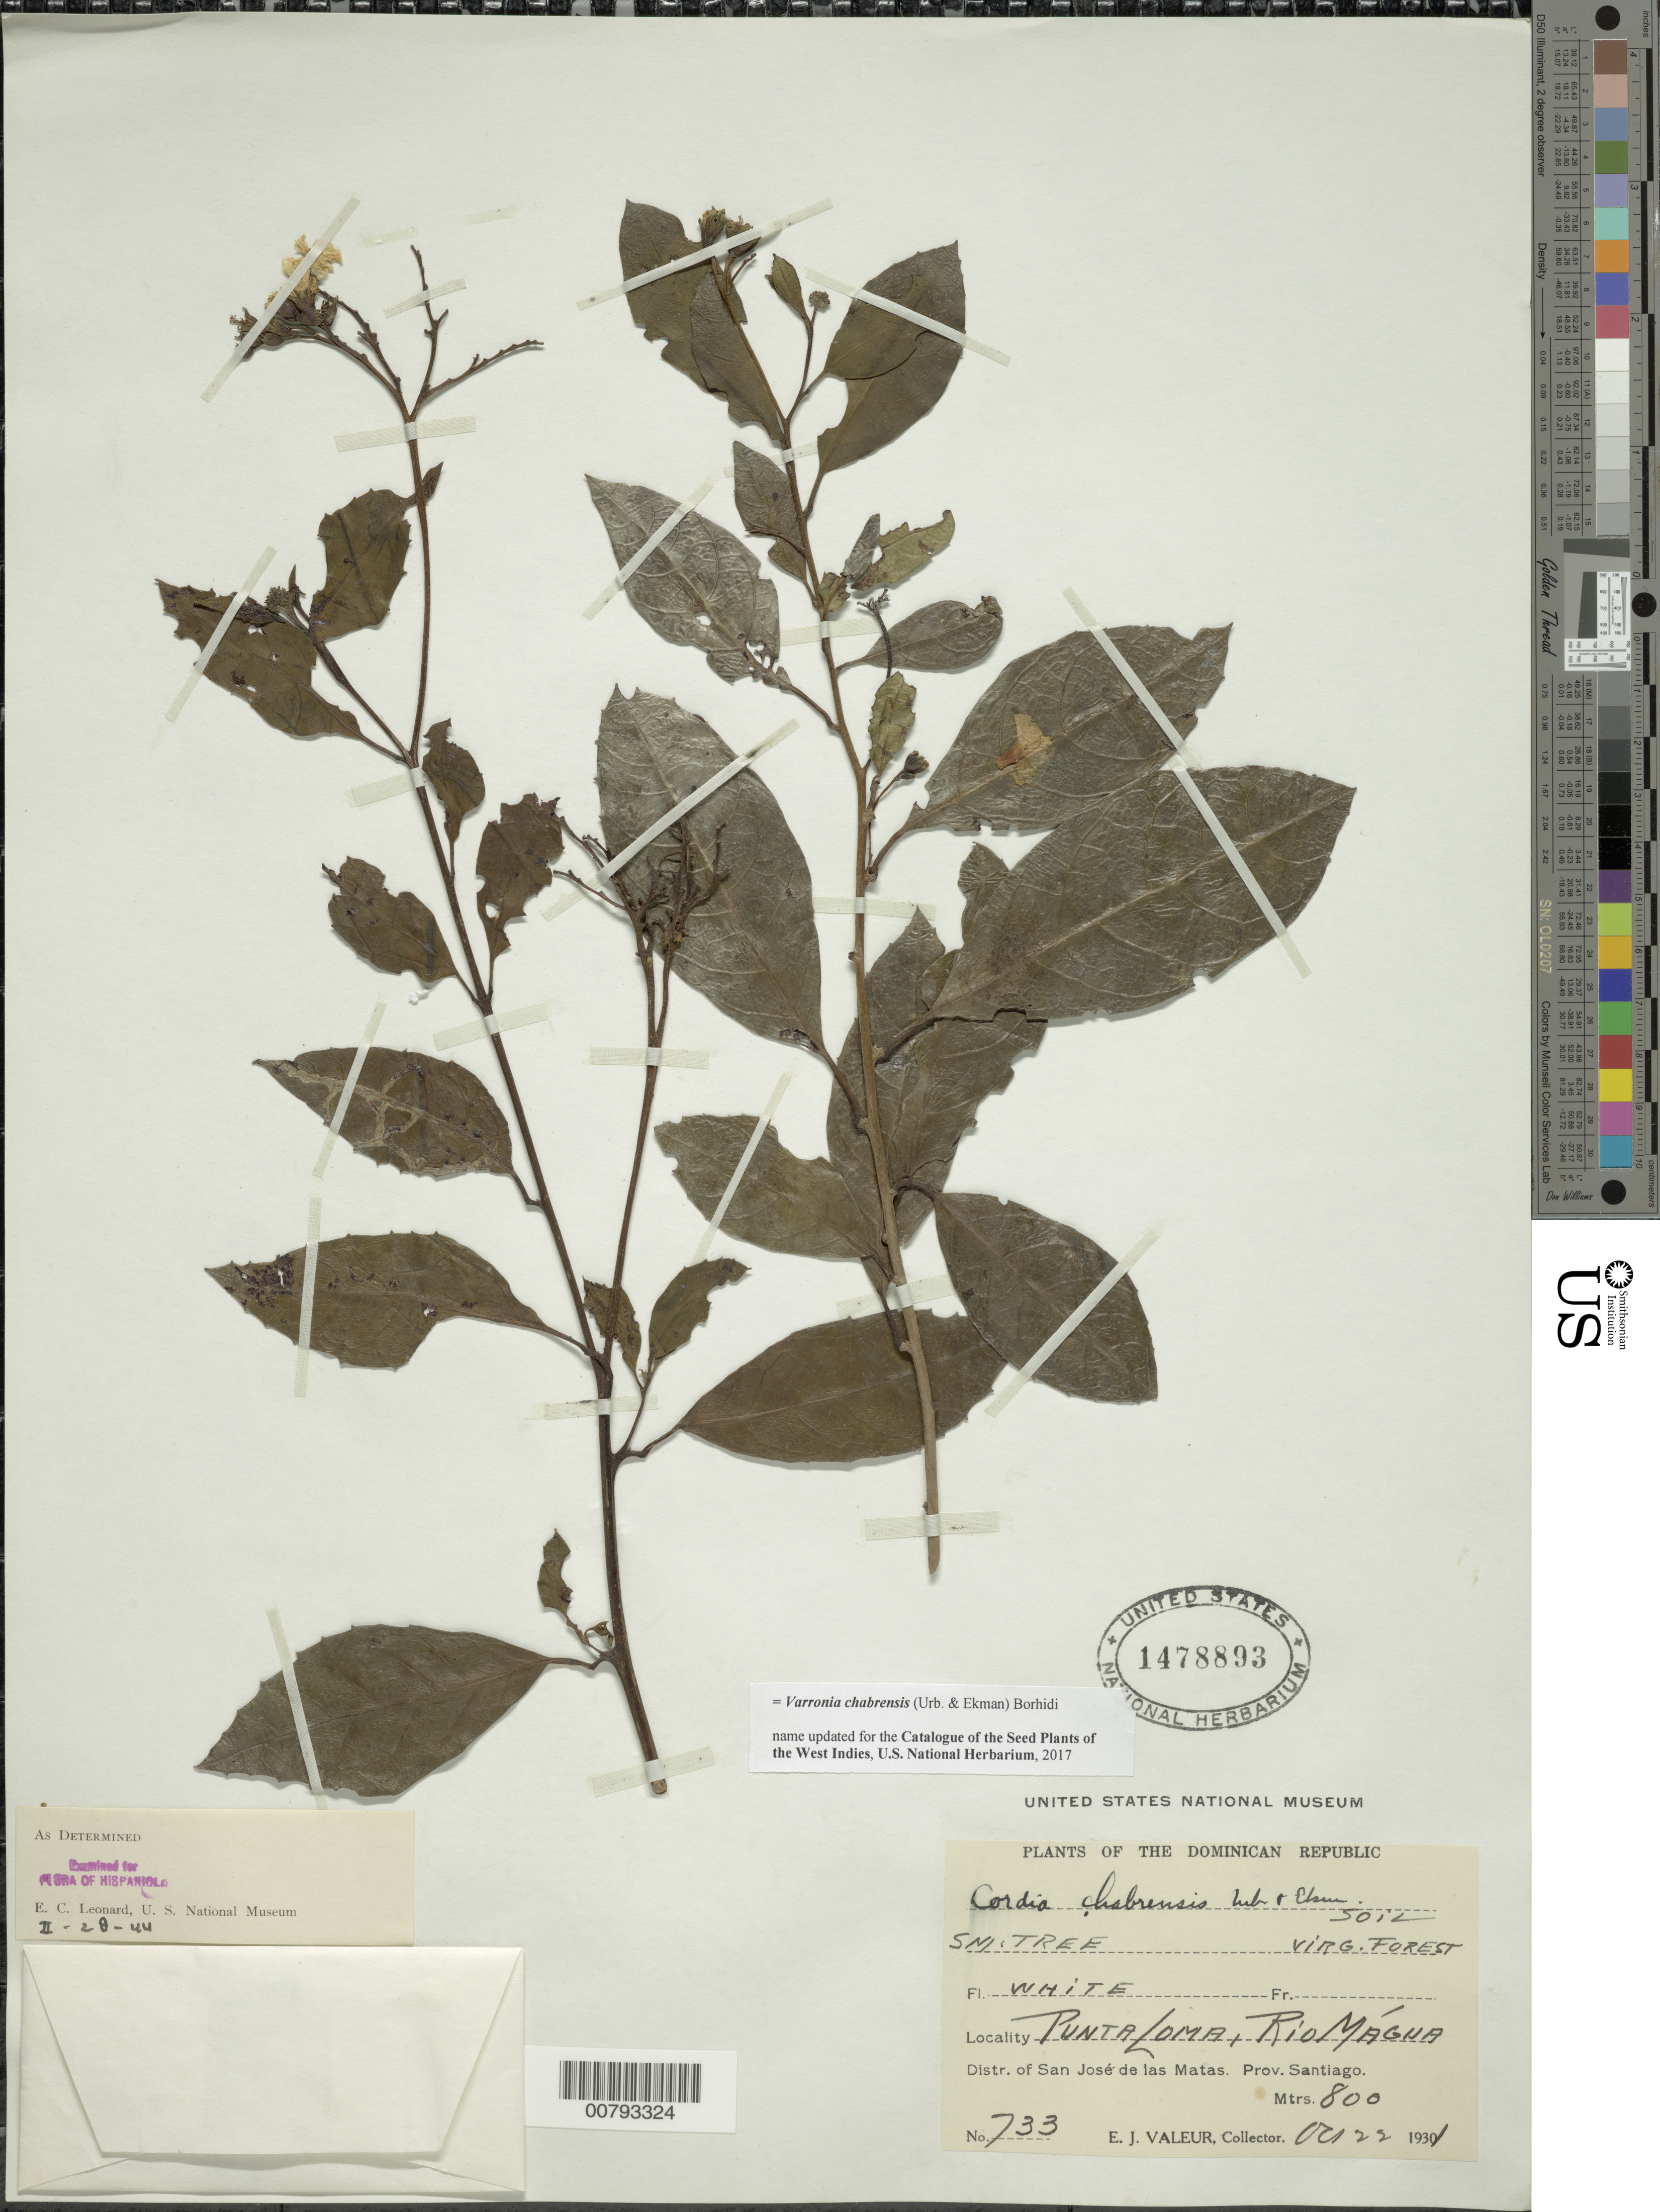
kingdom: Plantae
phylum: Tracheophyta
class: Magnoliopsida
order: Boraginales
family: Cordiaceae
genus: Varronia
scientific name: Varronia chabrensis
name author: (Urb. & Ekman) Borhidi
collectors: E. Valeur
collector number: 733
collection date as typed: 22 Oct 1931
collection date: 1931-10-22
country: Dominican Republic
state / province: Santiago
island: Hispaniola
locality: Distr. San José de las Matas, Locality of Punta Loma, Mágua River.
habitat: Virgin forest soil.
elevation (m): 800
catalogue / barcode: US 1478893